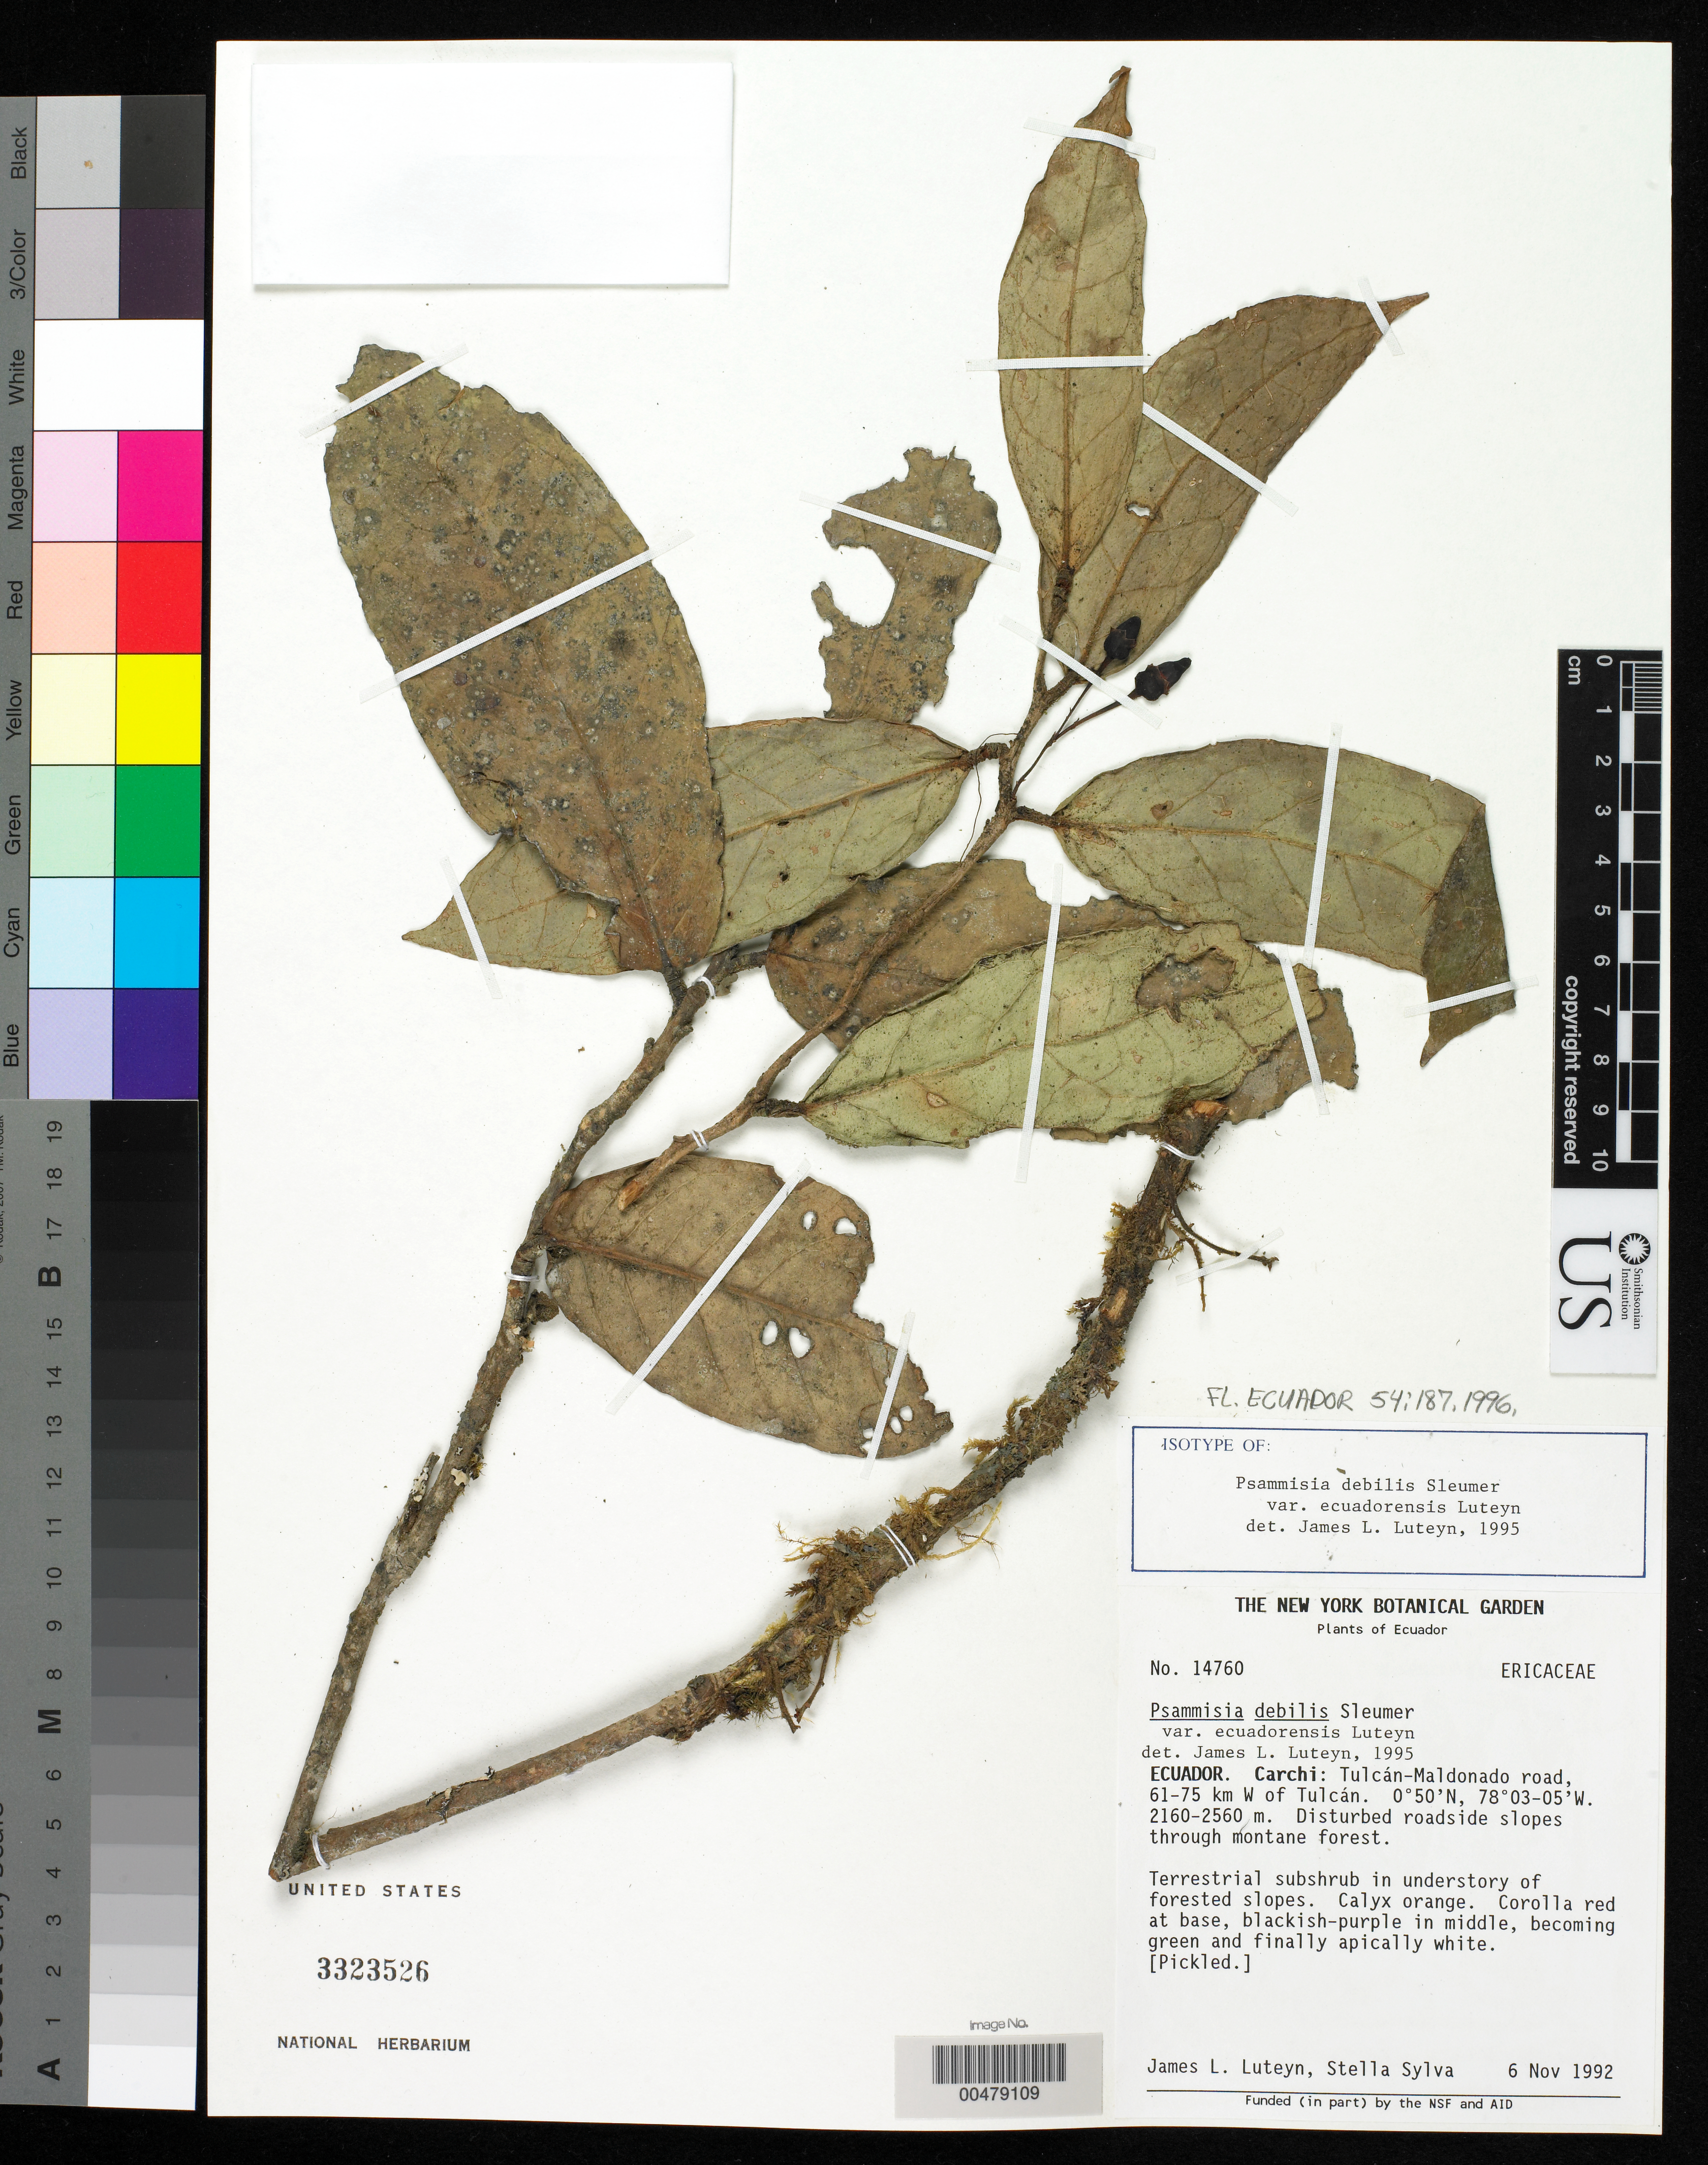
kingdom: Plantae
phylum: Tracheophyta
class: Magnoliopsida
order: Ericales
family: Ericaceae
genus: Psammisia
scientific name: Psammisia debilis var. ecuadorensis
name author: Luteyn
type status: Isotype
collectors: J. L. Luteyn & D. Sylva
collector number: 14760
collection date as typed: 06 Nov 1992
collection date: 1992-11-06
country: Ecuador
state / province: Carchi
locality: Tulcan-Maldonado road, 61-75 km W of Tulcan.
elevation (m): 2160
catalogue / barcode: US 3323526